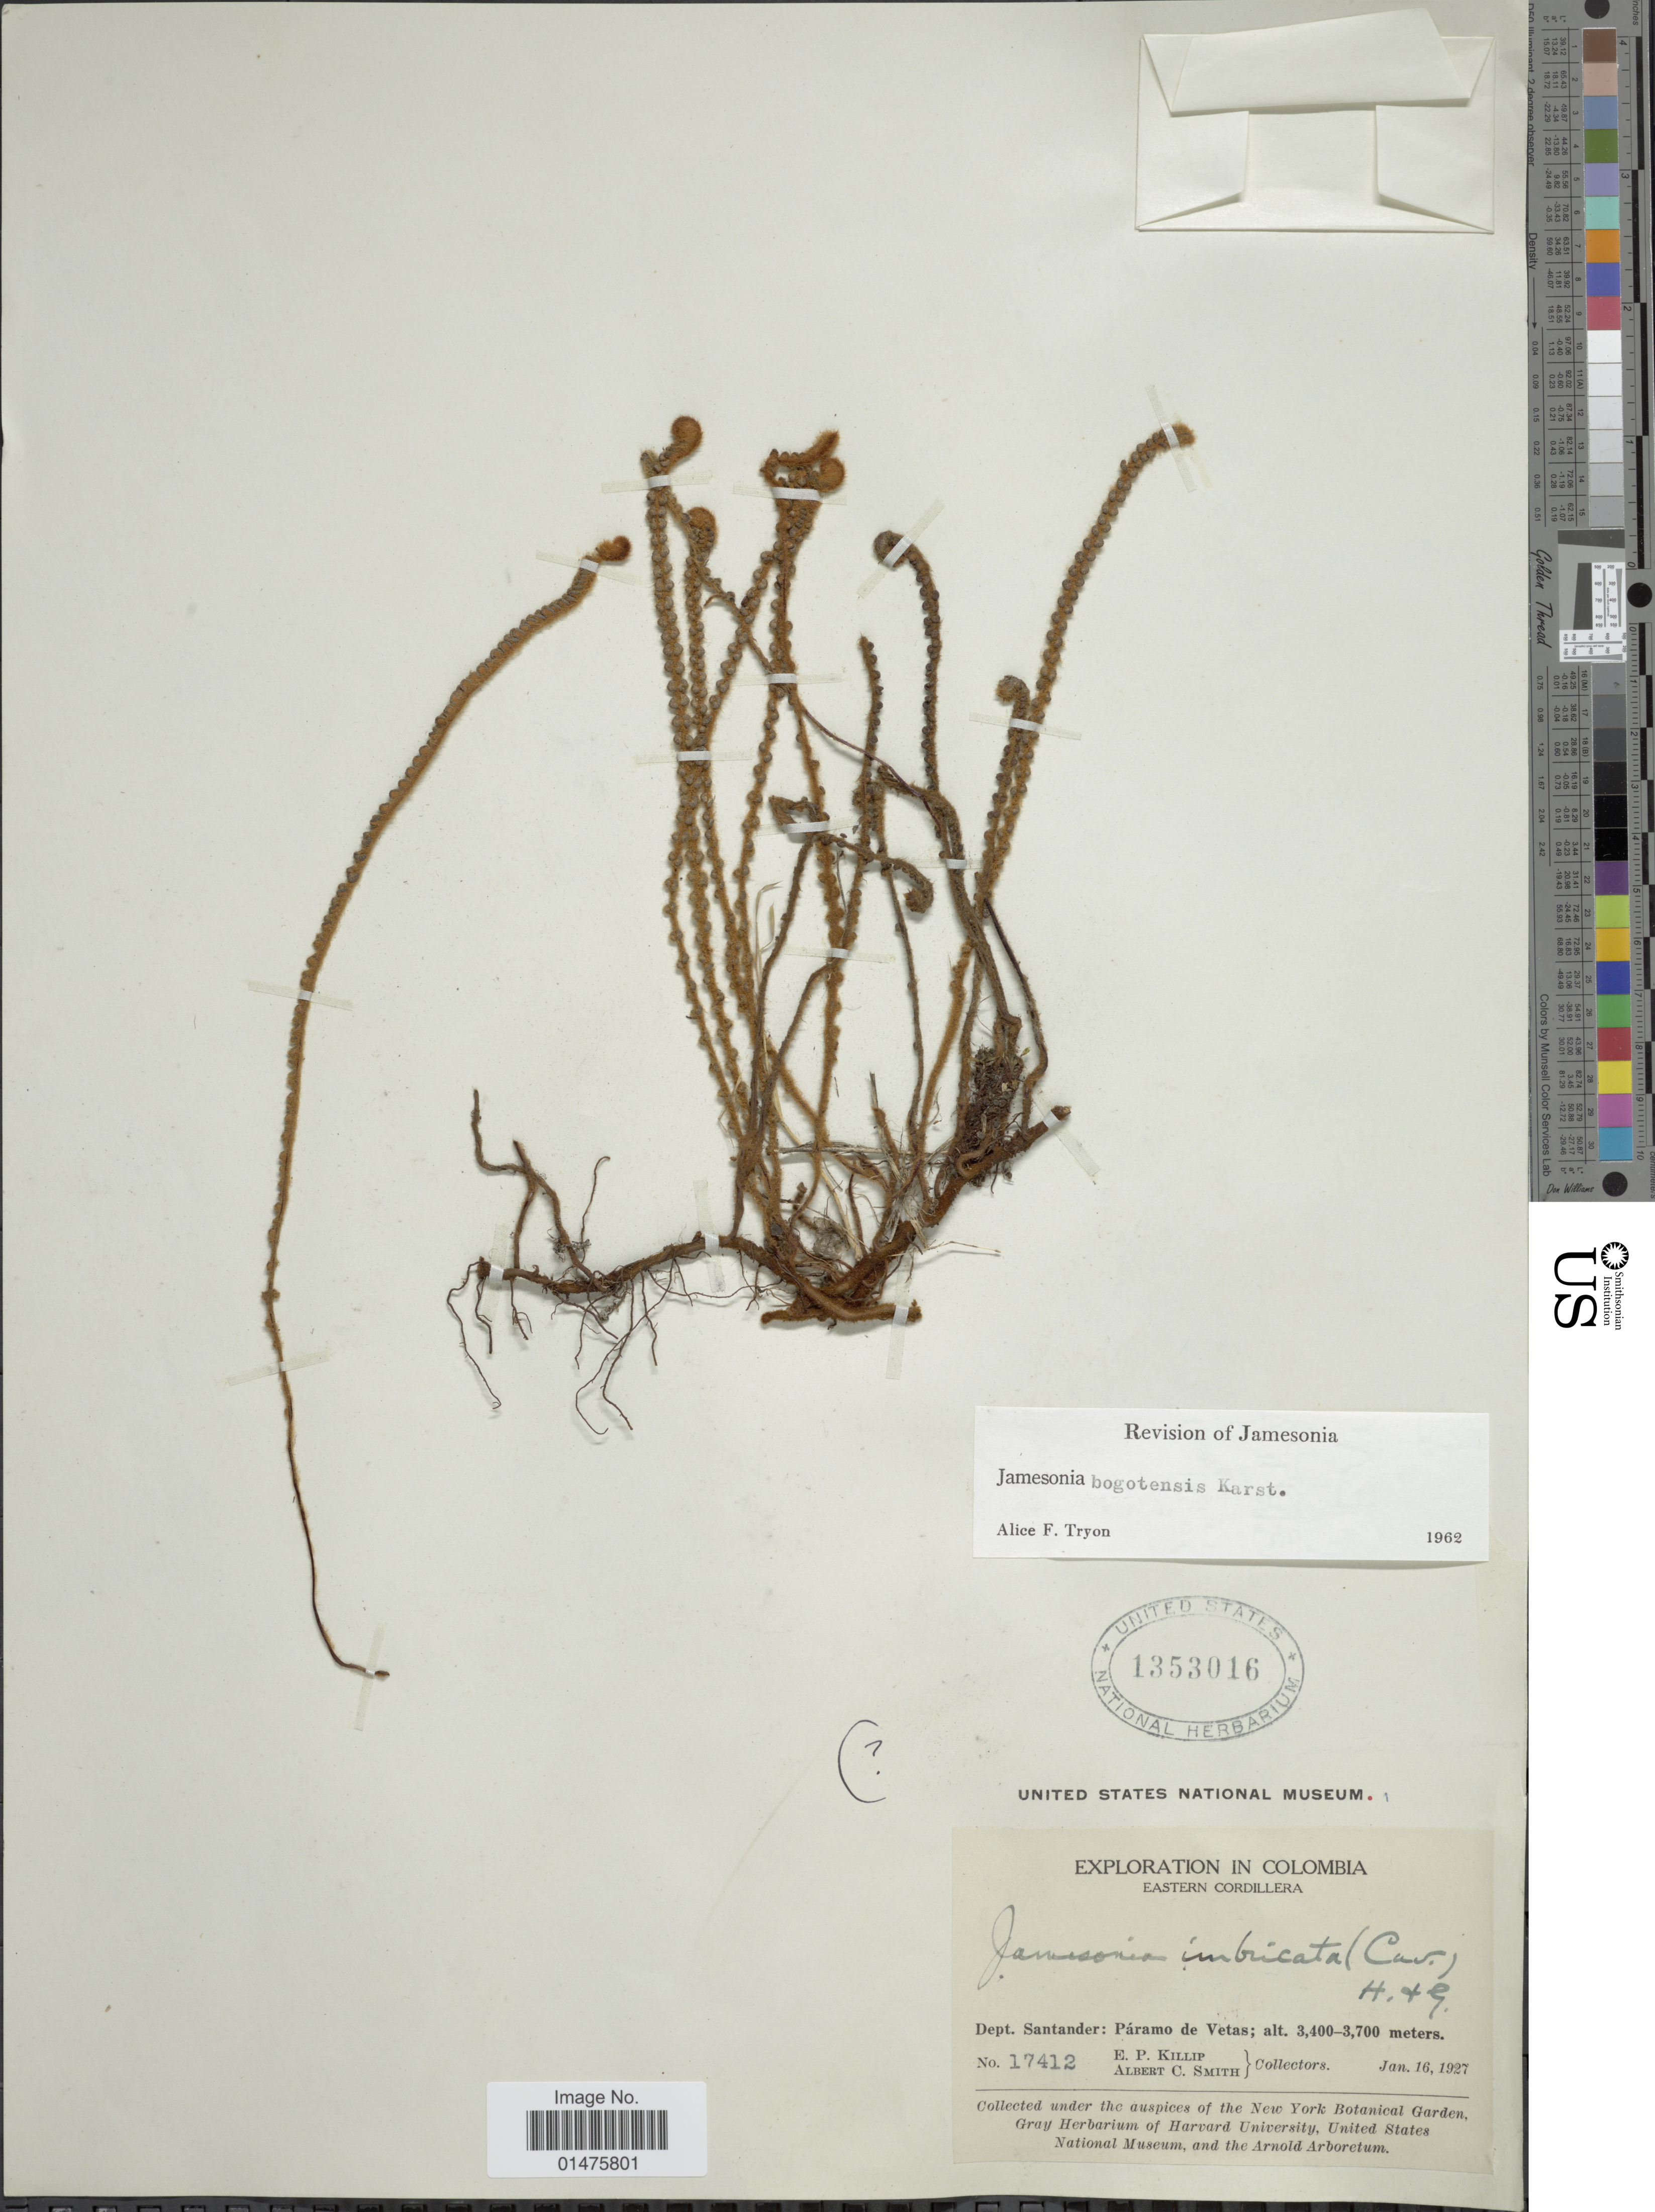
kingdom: Plantae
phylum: Tracheophyta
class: Polypodiopsida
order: Polypodiales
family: Pteridaceae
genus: Jamesonia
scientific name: Jamesonia bogotensis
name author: H. Karst.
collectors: E. P. Killip & A. C. Smith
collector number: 17412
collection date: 1927-01-16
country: Colombia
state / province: Santander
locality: Eastern Cordillera,Dept Santander: Páramo de Vetas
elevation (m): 3400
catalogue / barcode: US 1353016